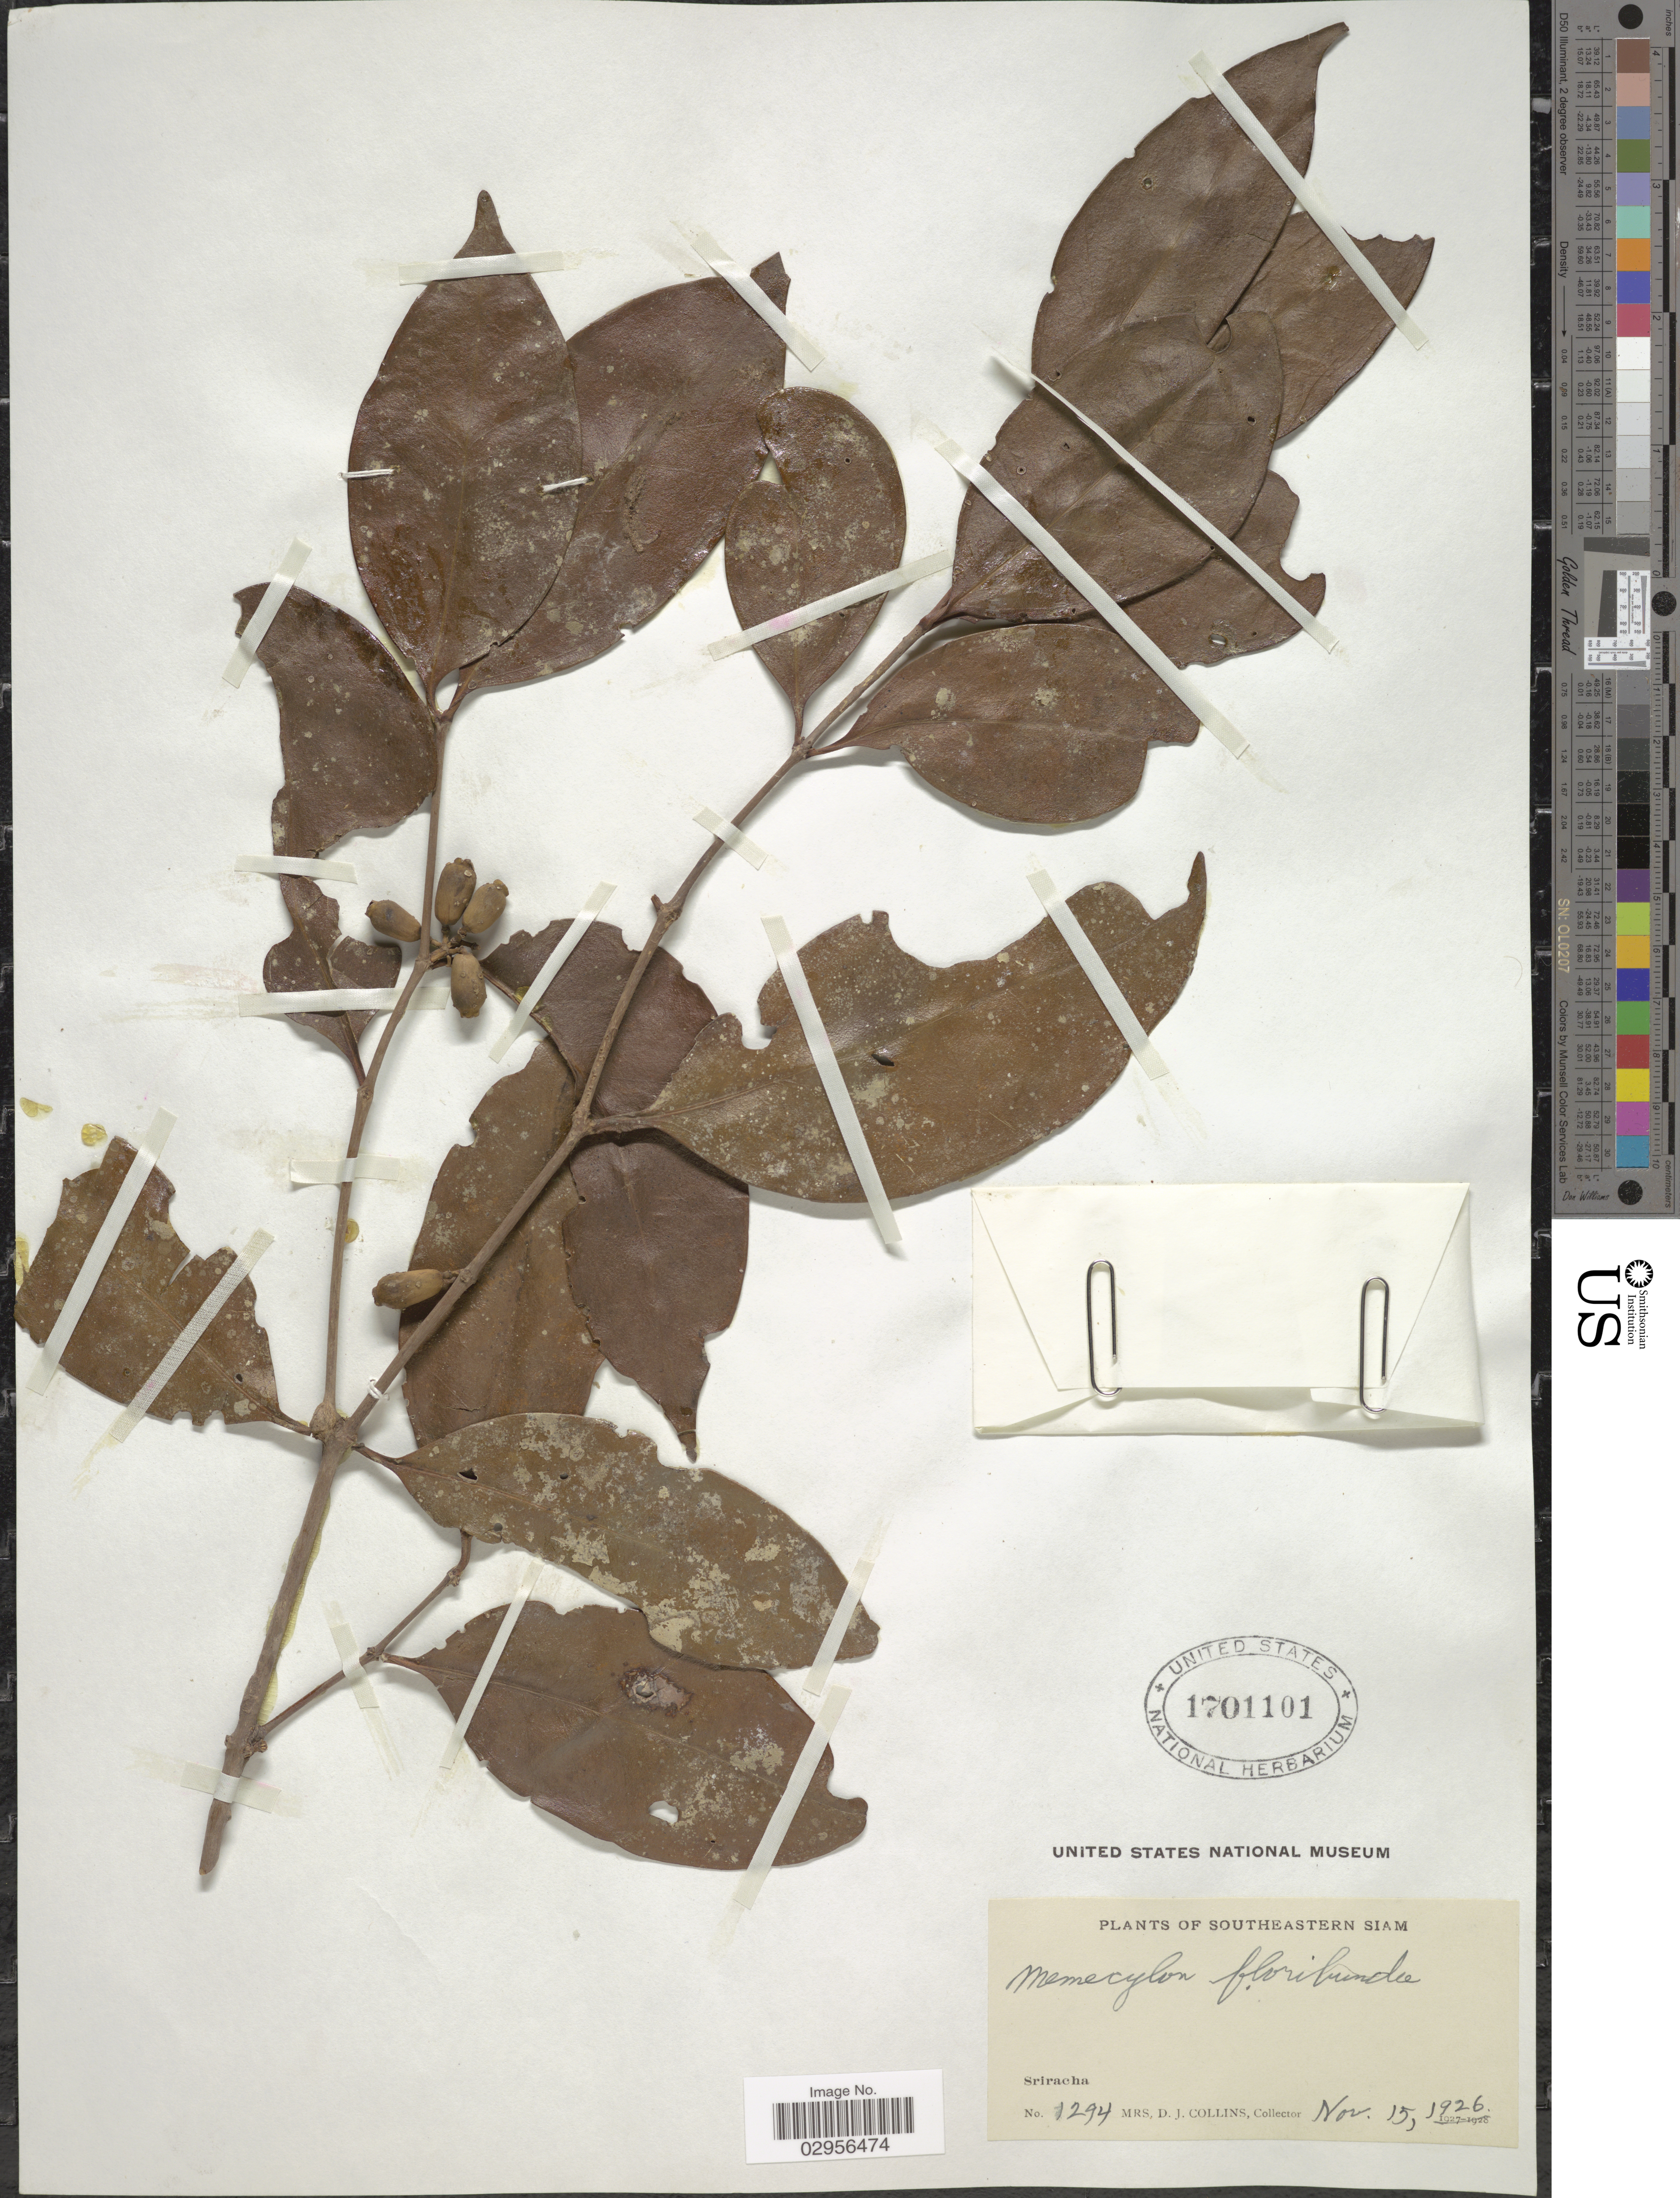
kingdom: Plantae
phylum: Tracheophyta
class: Magnoliopsida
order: Myrtales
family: Melastomataceae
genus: Memecylon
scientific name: Memecylon floribundum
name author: Blume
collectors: Mrs. D. J. Collins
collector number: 1294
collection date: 1926-11-15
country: Thailand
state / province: Chon Buri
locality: Southeastern Siam, Sriracha.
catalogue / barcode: US 1701101